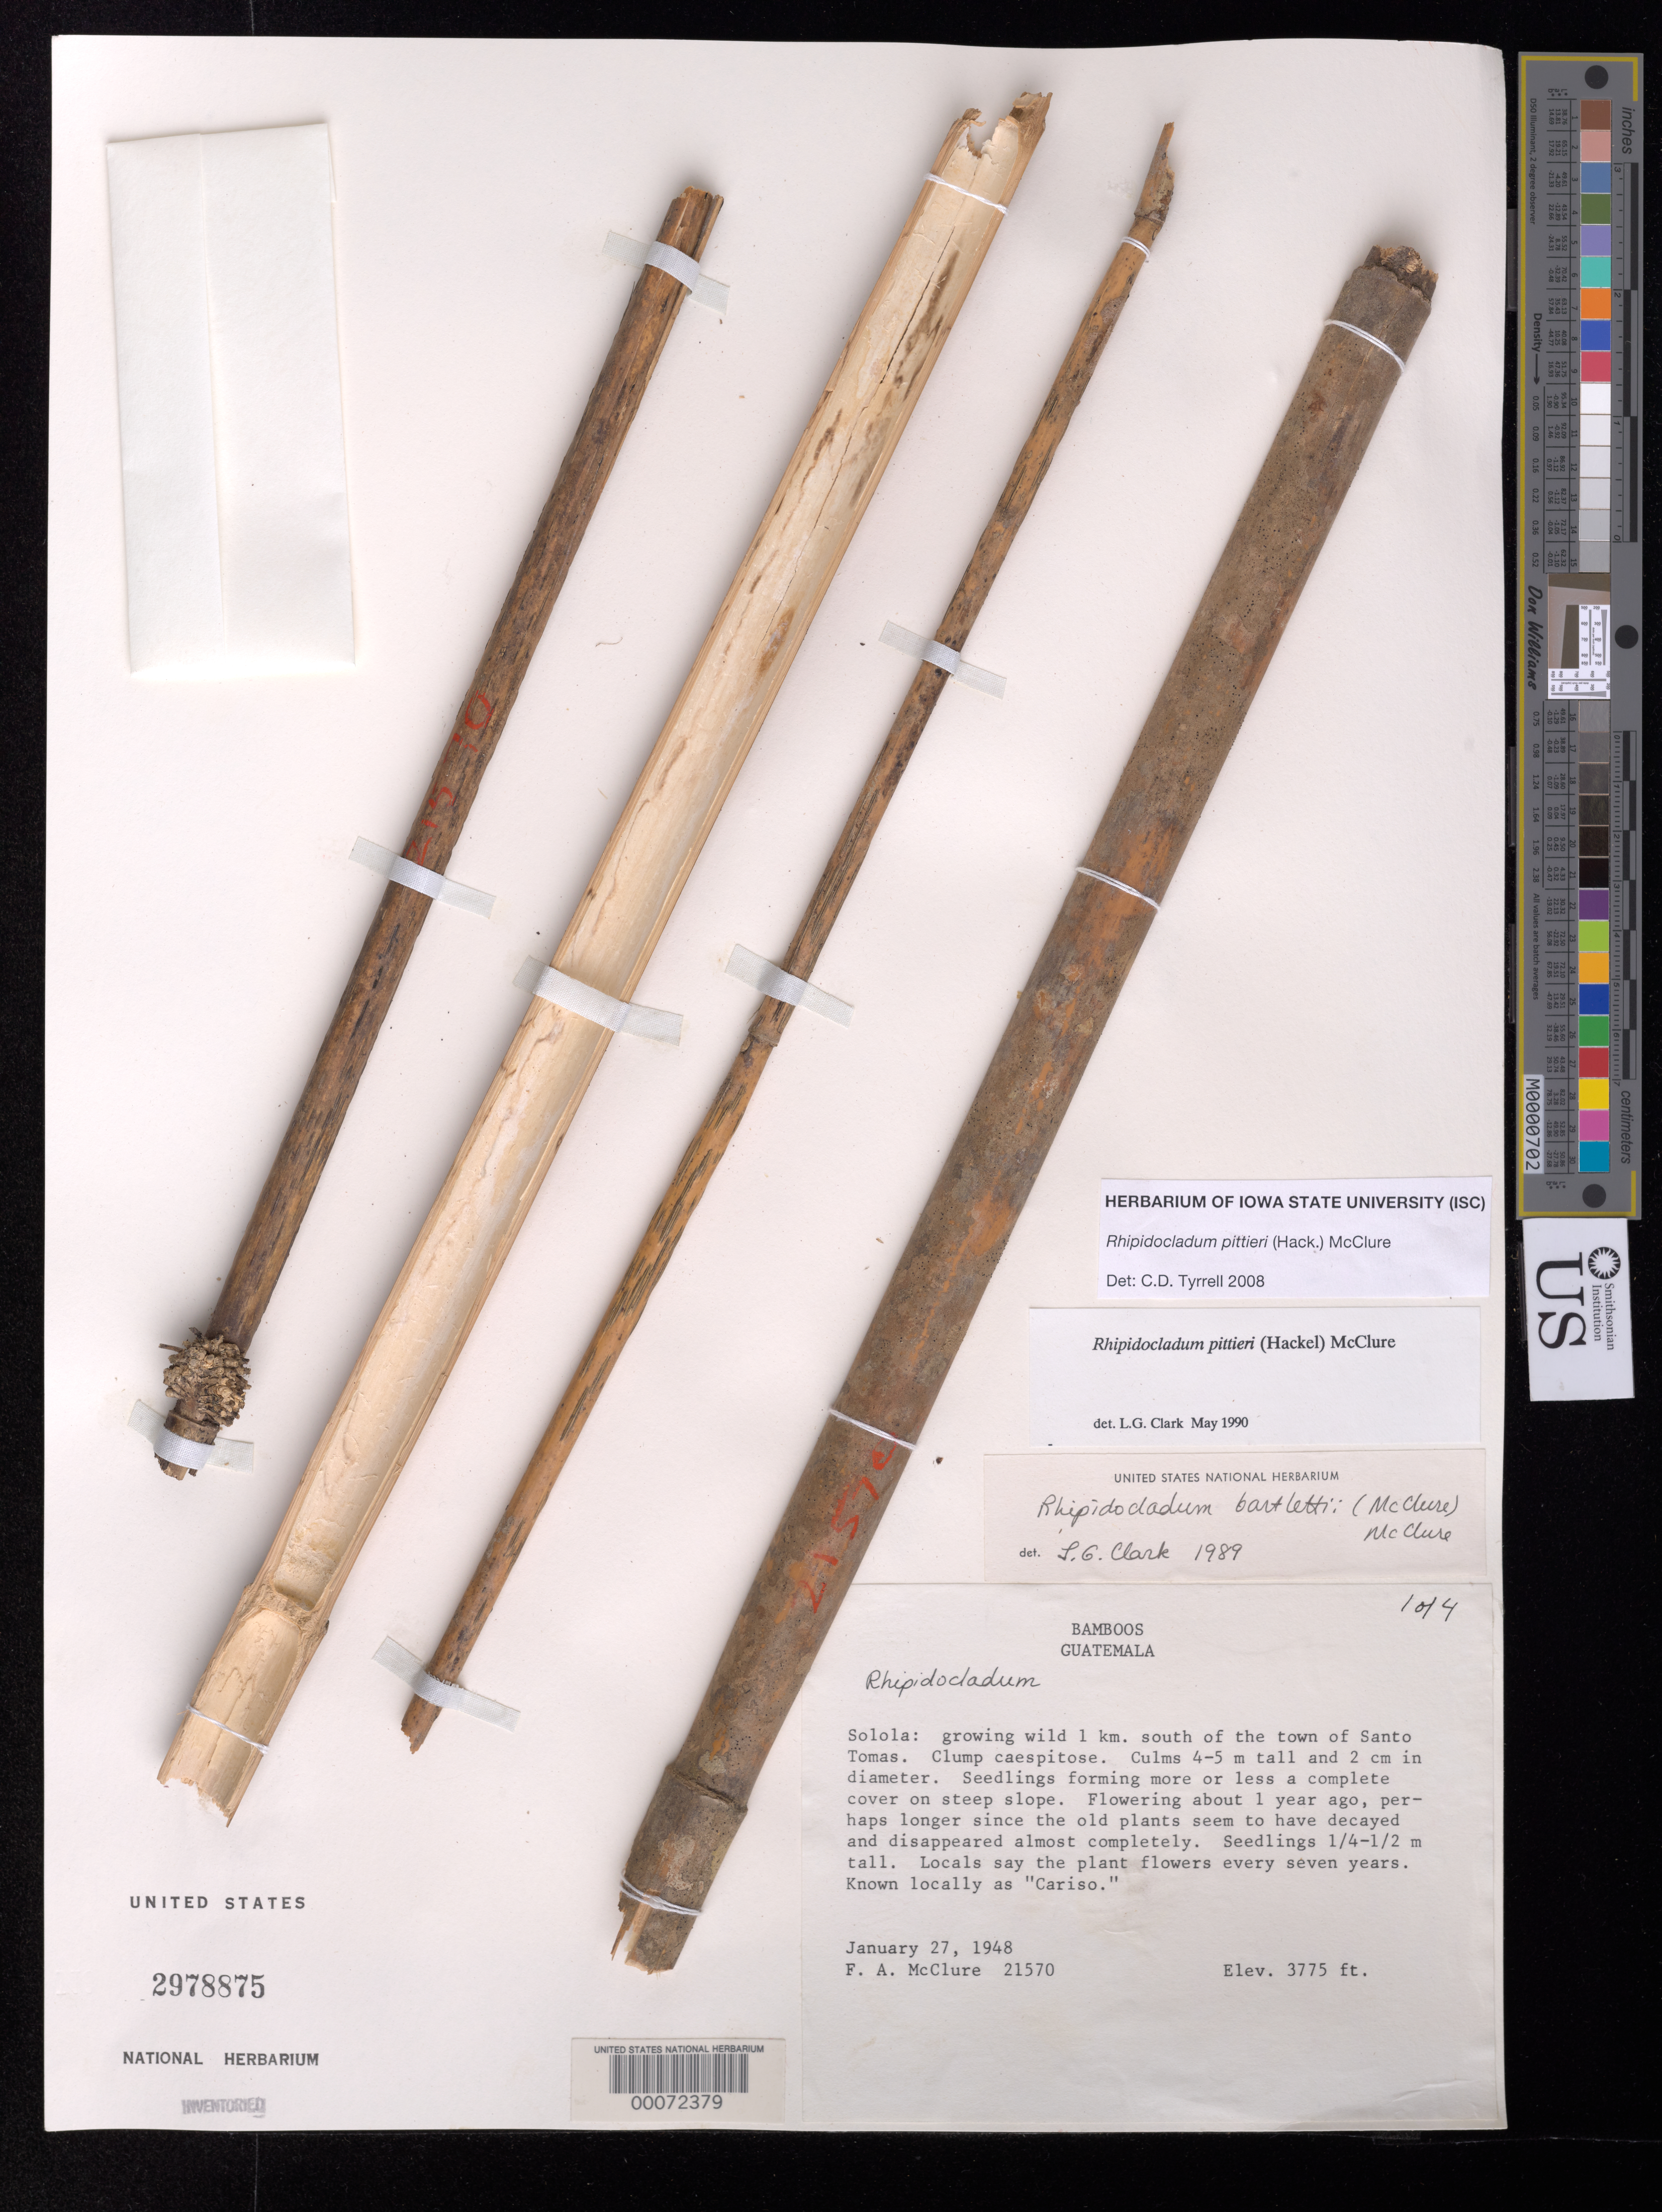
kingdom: Plantae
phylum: Tracheophyta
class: Liliopsida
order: Poales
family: Poaceae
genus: Rhipidocladum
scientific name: Rhipidocladum pittieri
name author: (J. Hack.) McClure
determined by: Tyrrell, C. D.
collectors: F. A. McClure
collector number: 21570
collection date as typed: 27 Jan 1948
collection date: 1948-01-27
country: Guatemala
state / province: Sololá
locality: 1 km S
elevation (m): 1151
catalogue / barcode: US 2978875